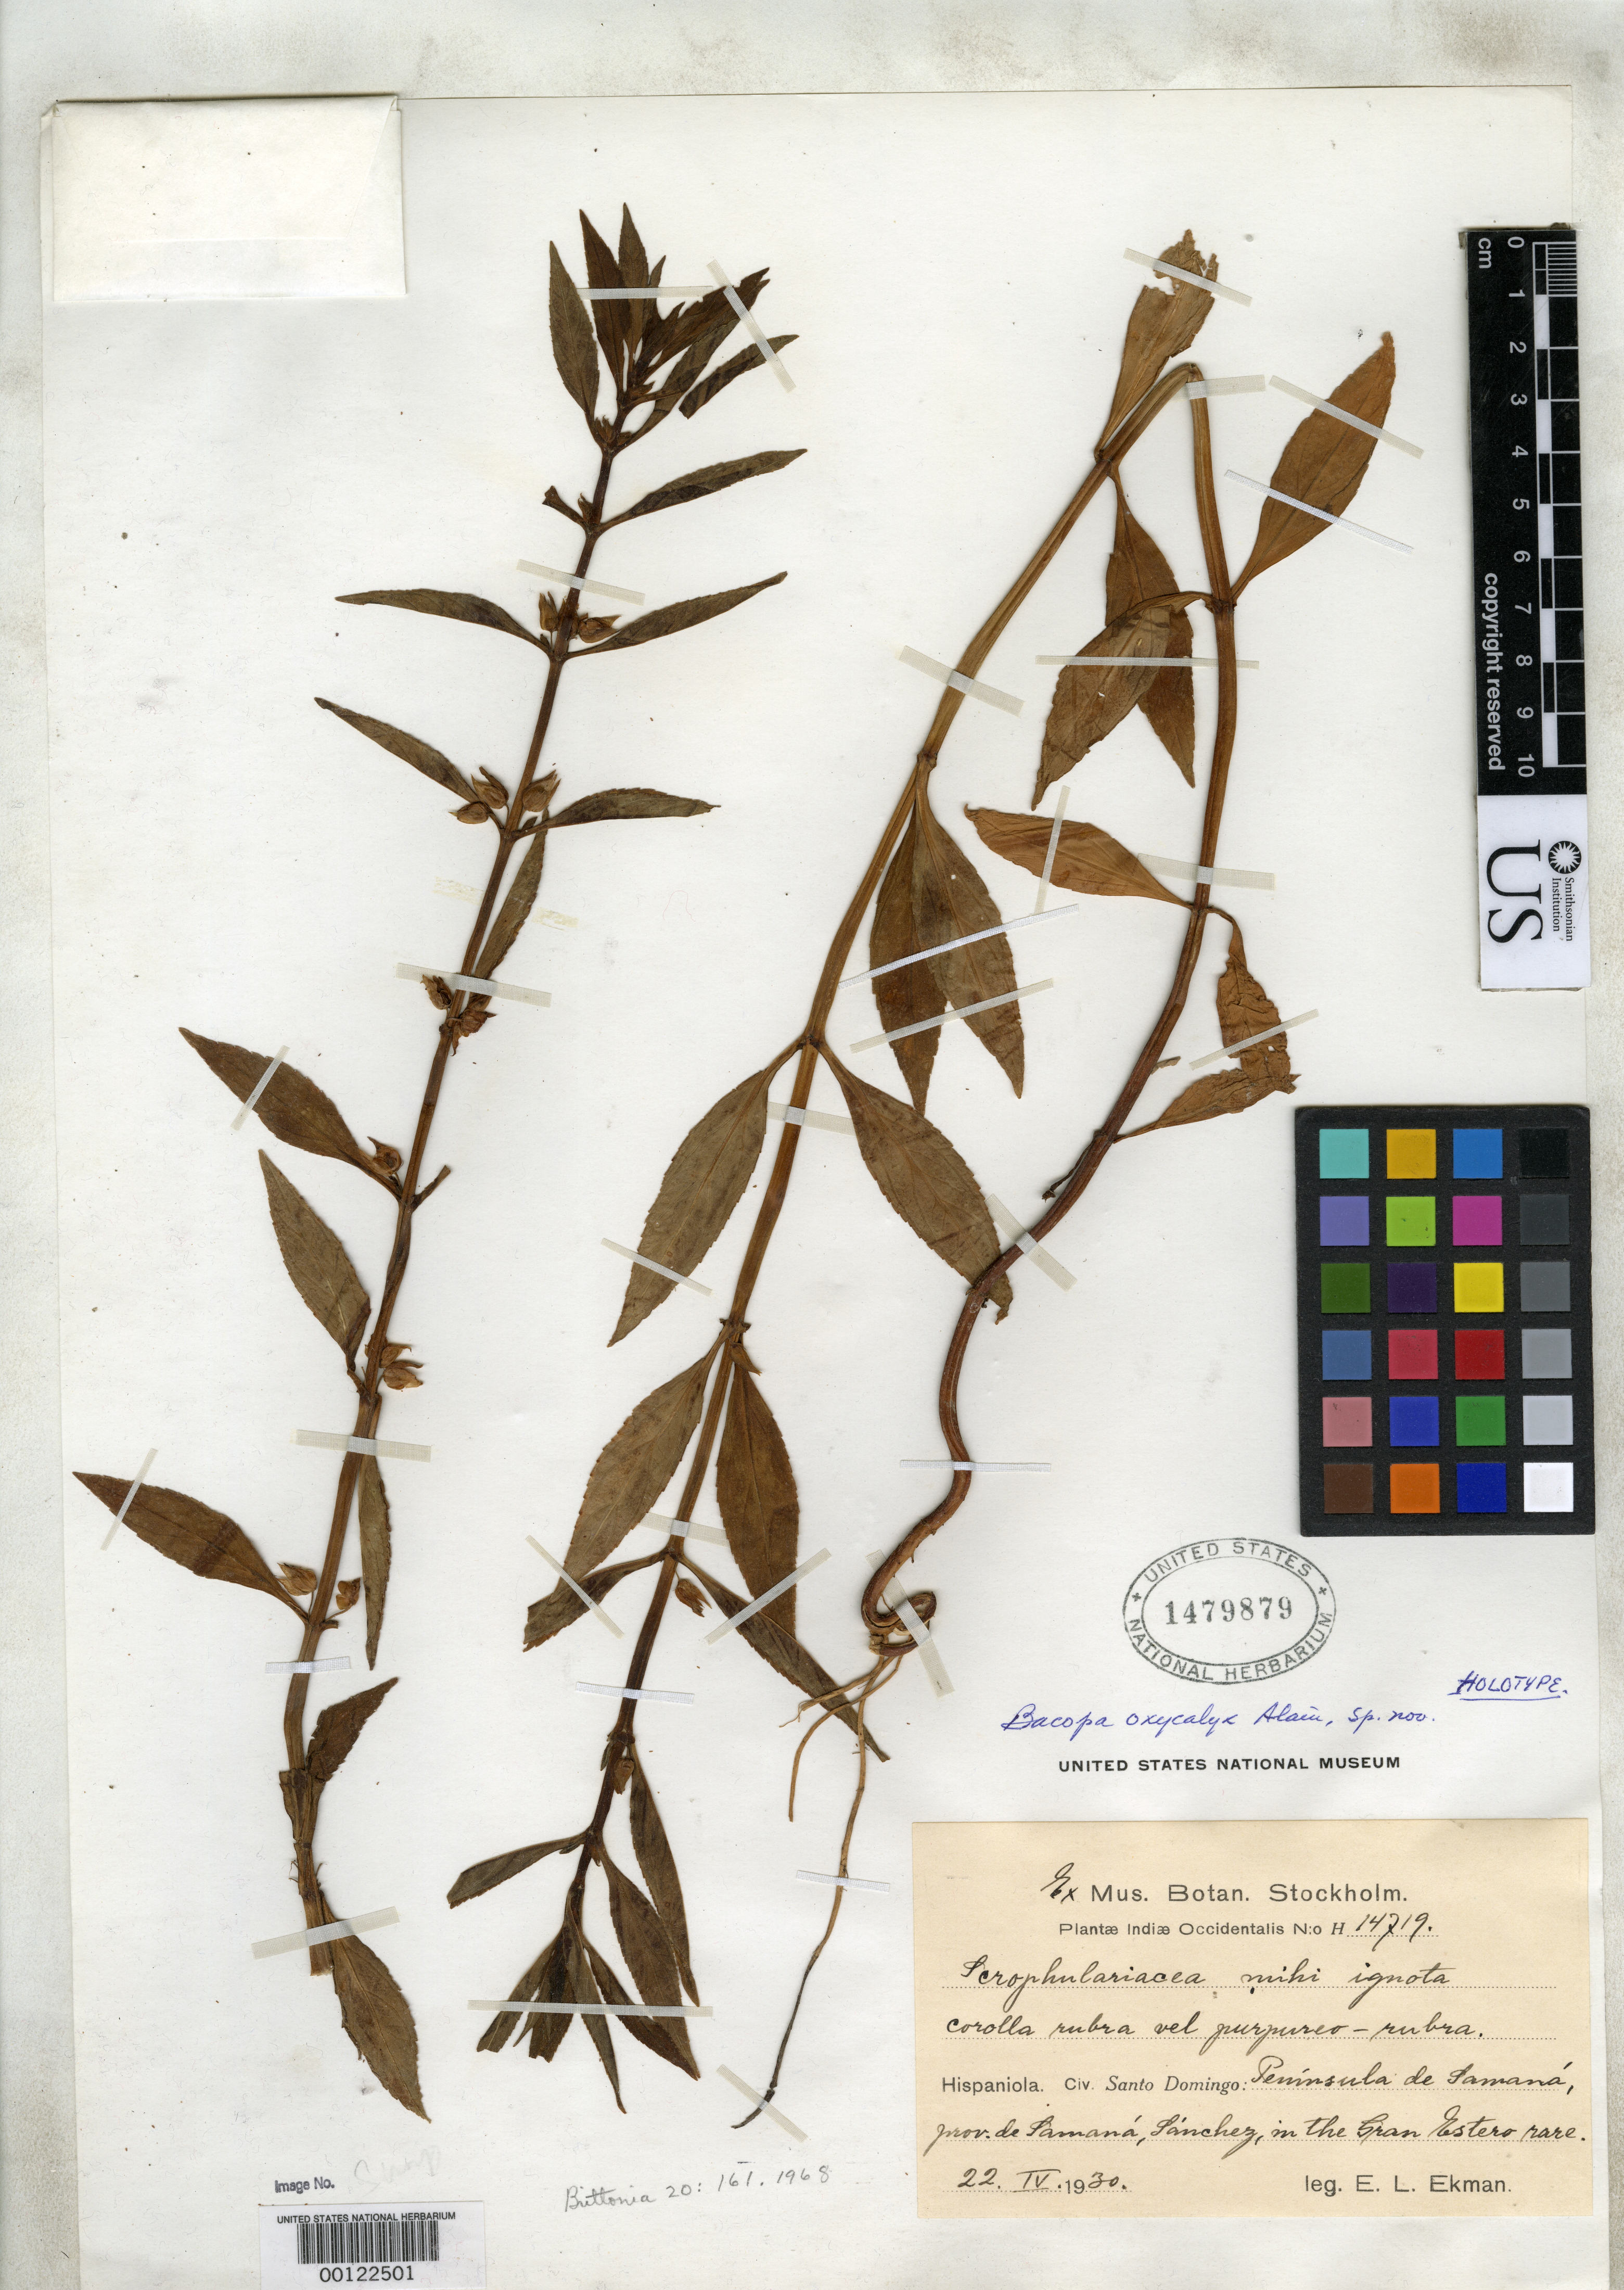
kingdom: Plantae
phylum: Tracheophyta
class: Magnoliopsida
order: Lamiales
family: Plantaginaceae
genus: Bacopa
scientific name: Bacopa oxycalyx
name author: Alain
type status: Holotype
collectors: E. L. Ekman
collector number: H 14719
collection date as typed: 22 Apr 1930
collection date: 1930-04-22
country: Dominican Republic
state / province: Samaná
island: Hispaniola Island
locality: Samana Peninsula, Sanchez, Gran Estero.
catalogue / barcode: US 1479879